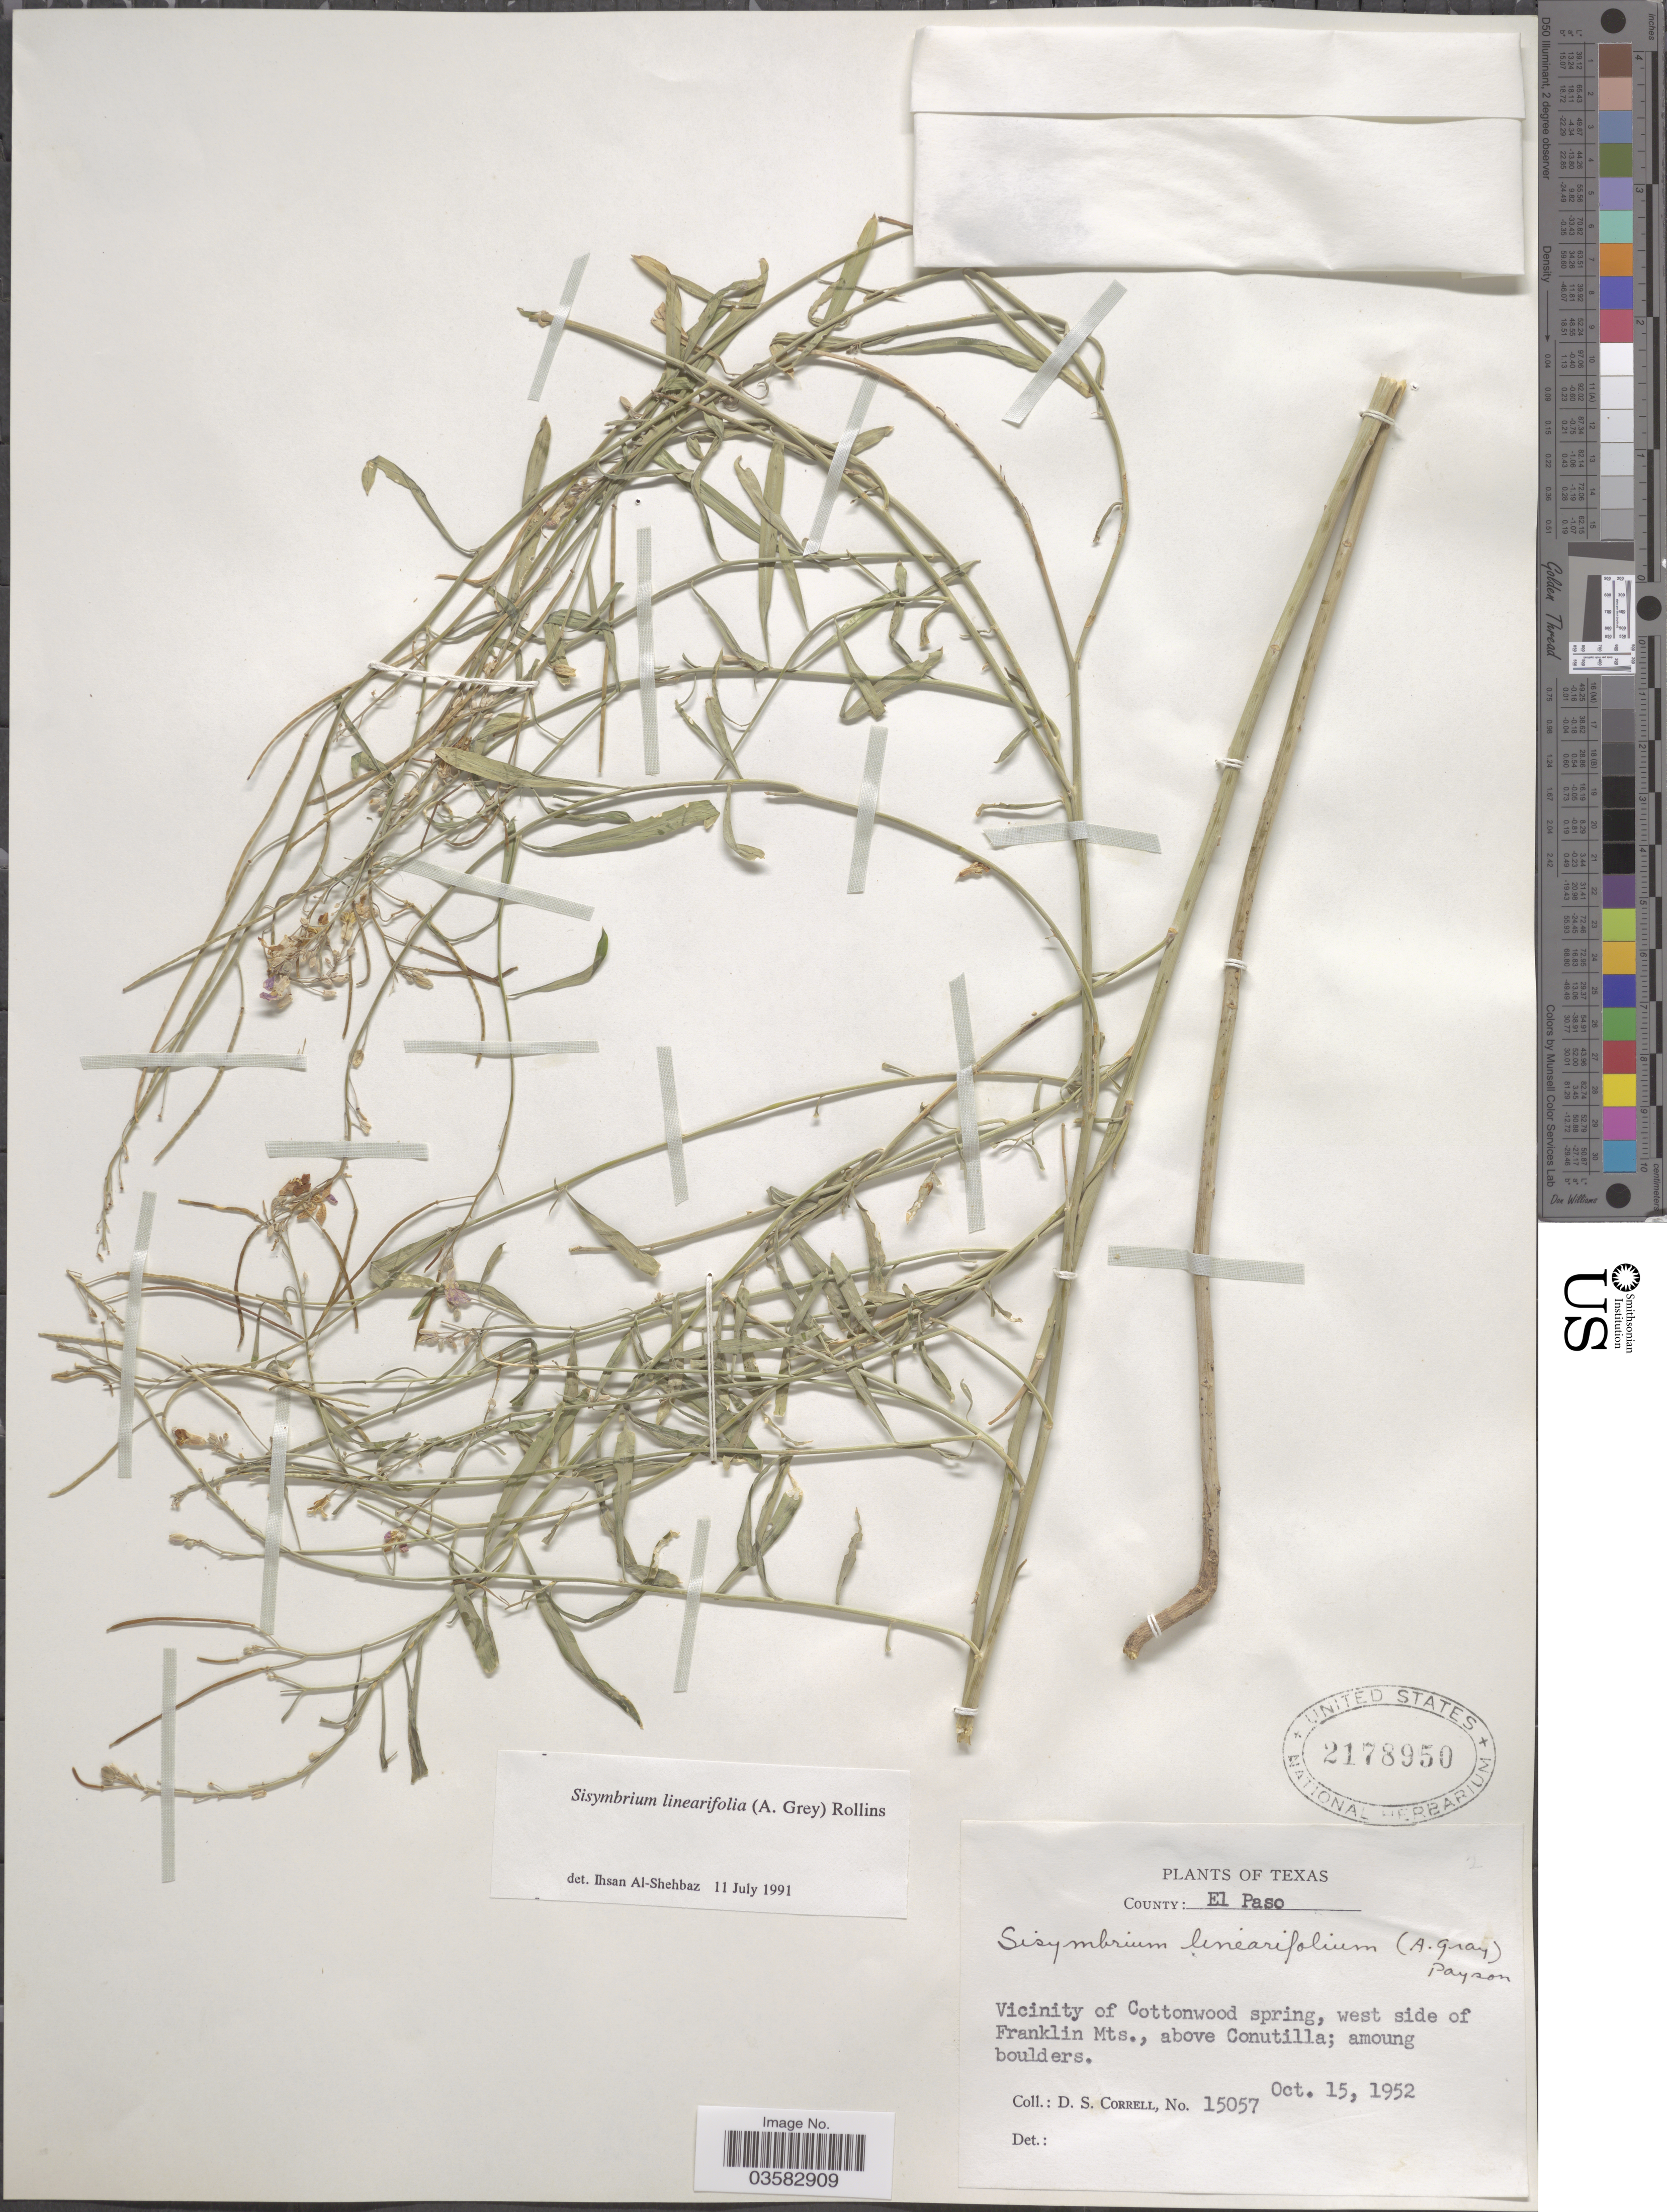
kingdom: Plantae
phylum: Tracheophyta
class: Magnoliopsida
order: Brassicales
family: Brassicaceae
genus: Sisymbrium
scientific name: Sisymbrium linearifolium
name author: (A. Gray) Payson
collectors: D. S. Correll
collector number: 15057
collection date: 1952-10-15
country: United States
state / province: Texas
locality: County: El Paso. Vicinity of Cottonwood spring, west side of Franklin Mts., above Conutilla.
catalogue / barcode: US 2178950